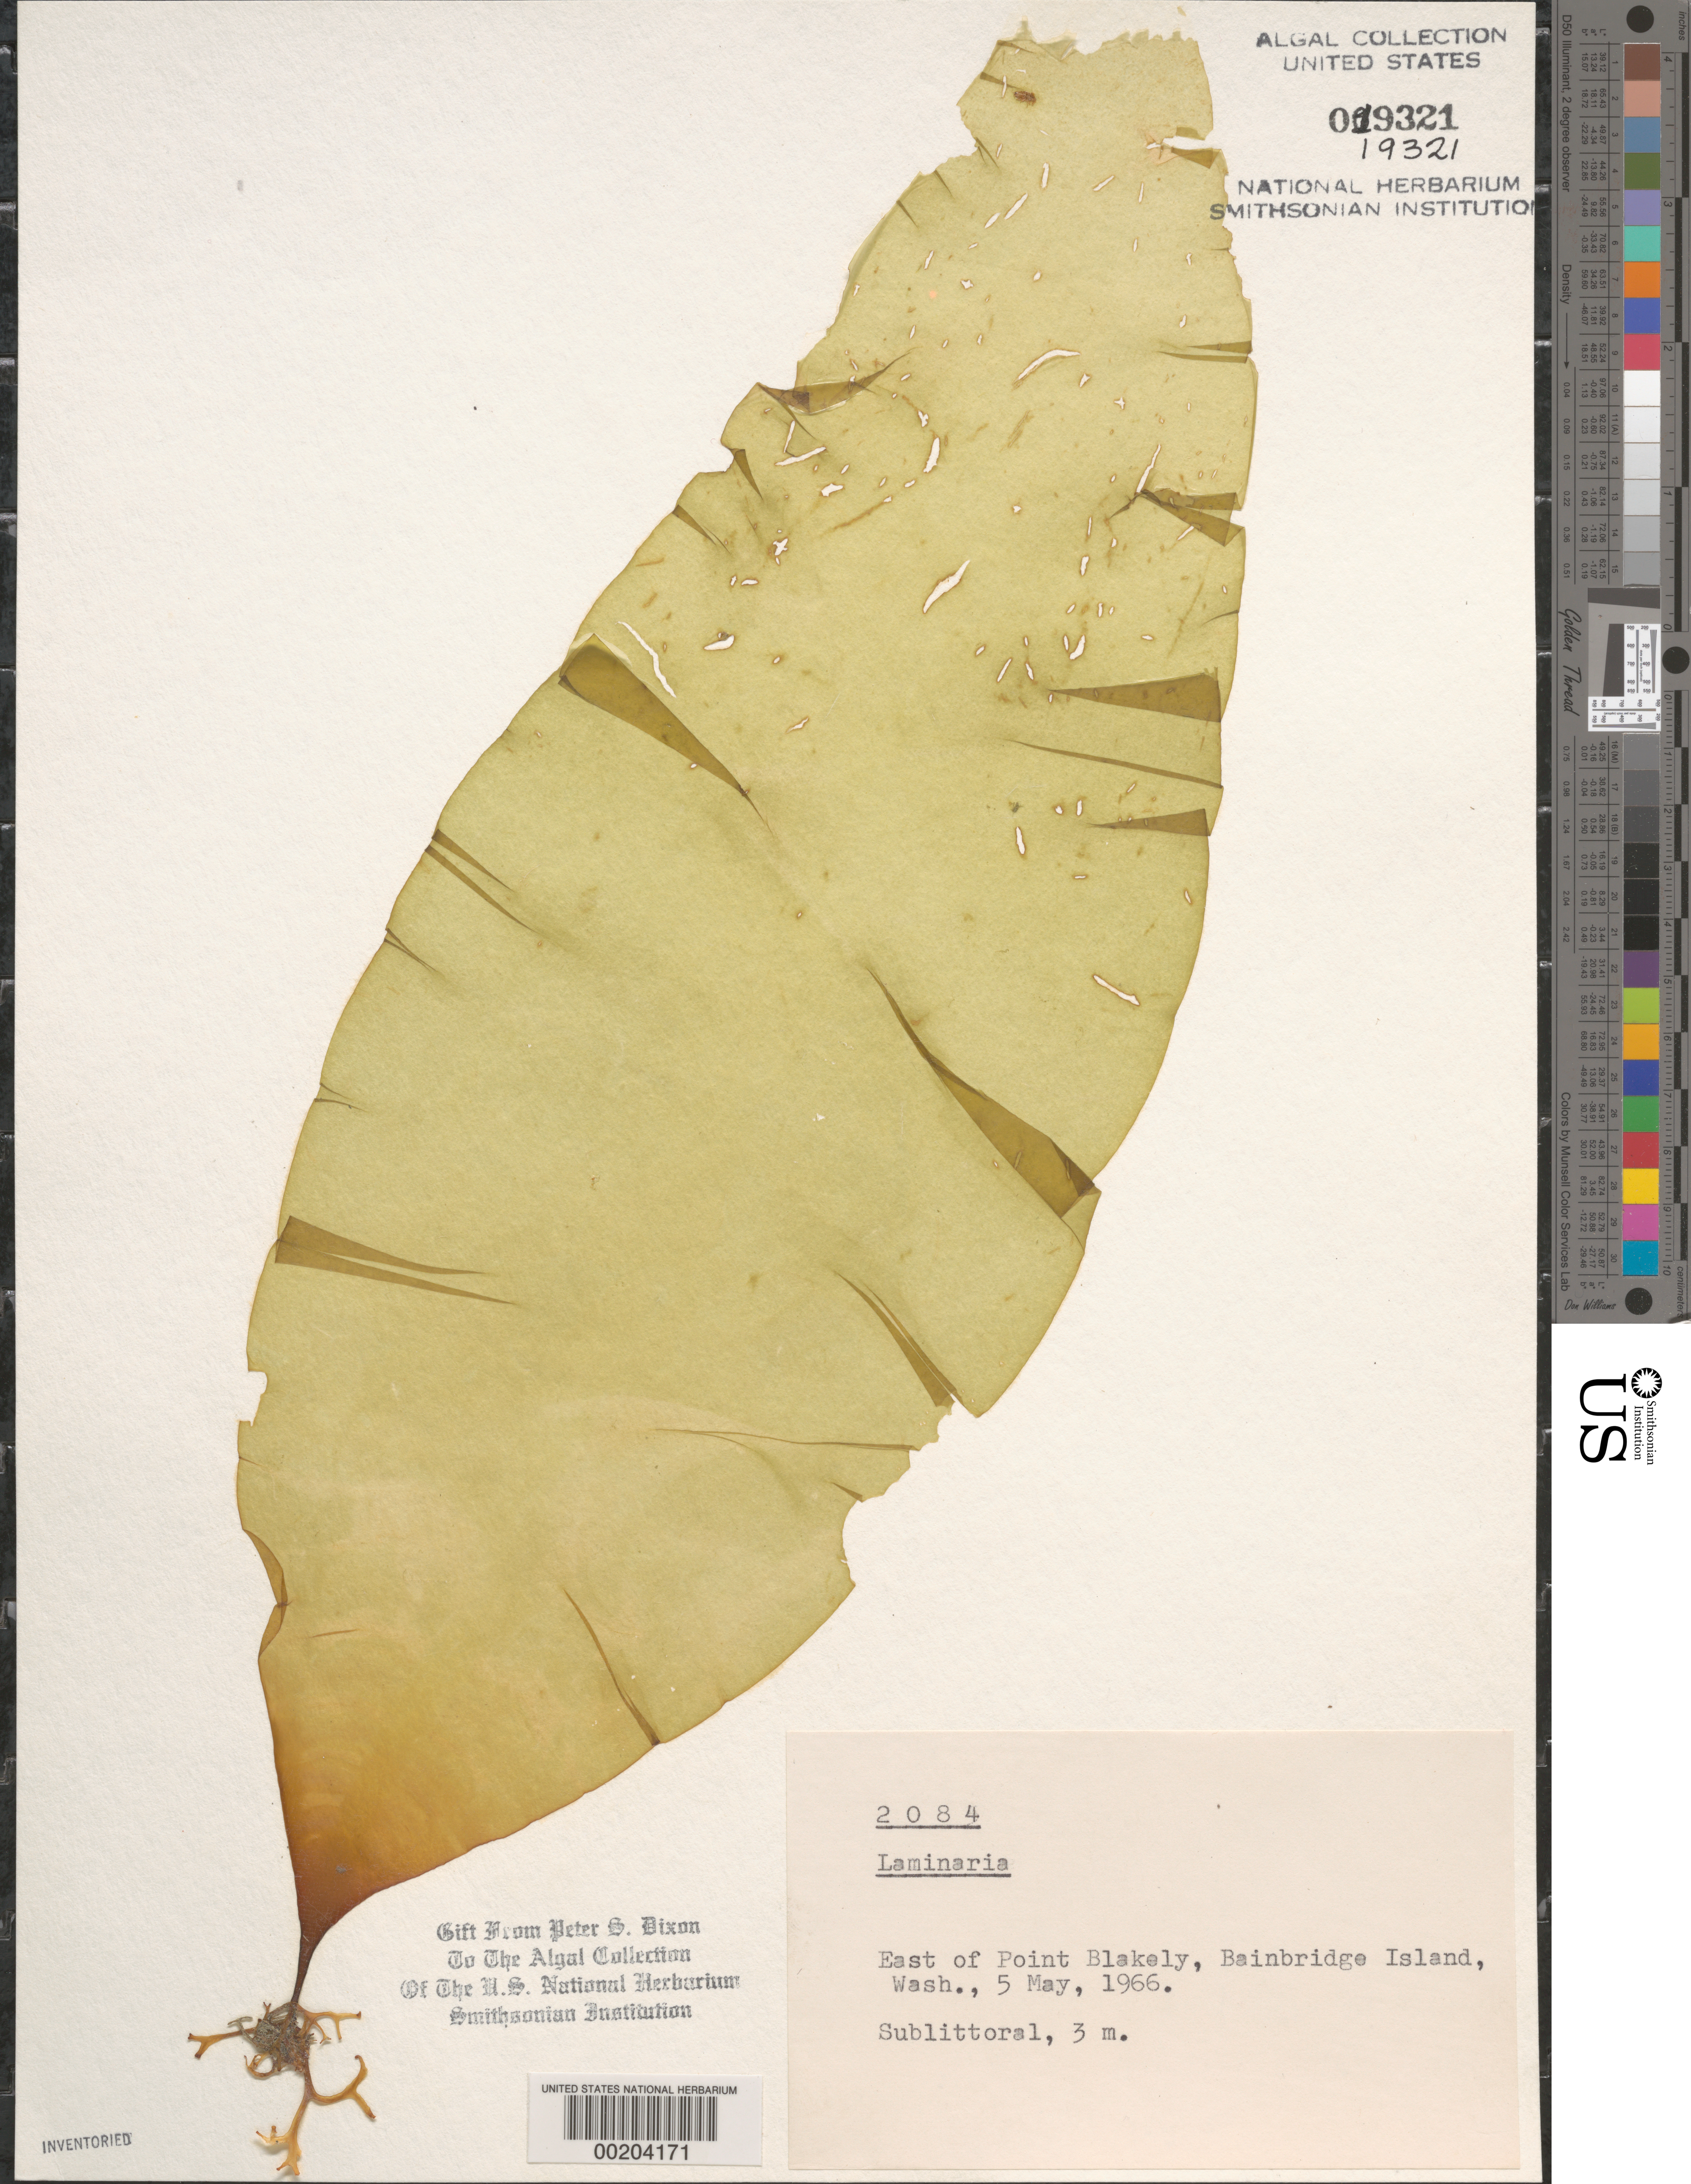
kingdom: Chromista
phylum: Ochrophyta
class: Phaeophyceae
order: Laminariales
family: Laminariaceae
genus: Laminaria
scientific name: Laminaria sp.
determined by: Dixon, P. S.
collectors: P. S. Dixon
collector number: PSD 2084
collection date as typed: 05 May 1966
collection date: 1966-05-05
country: United States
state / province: Washington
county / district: Kitsap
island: Bainbridge Island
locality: East of Point Blakely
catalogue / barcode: US 19321